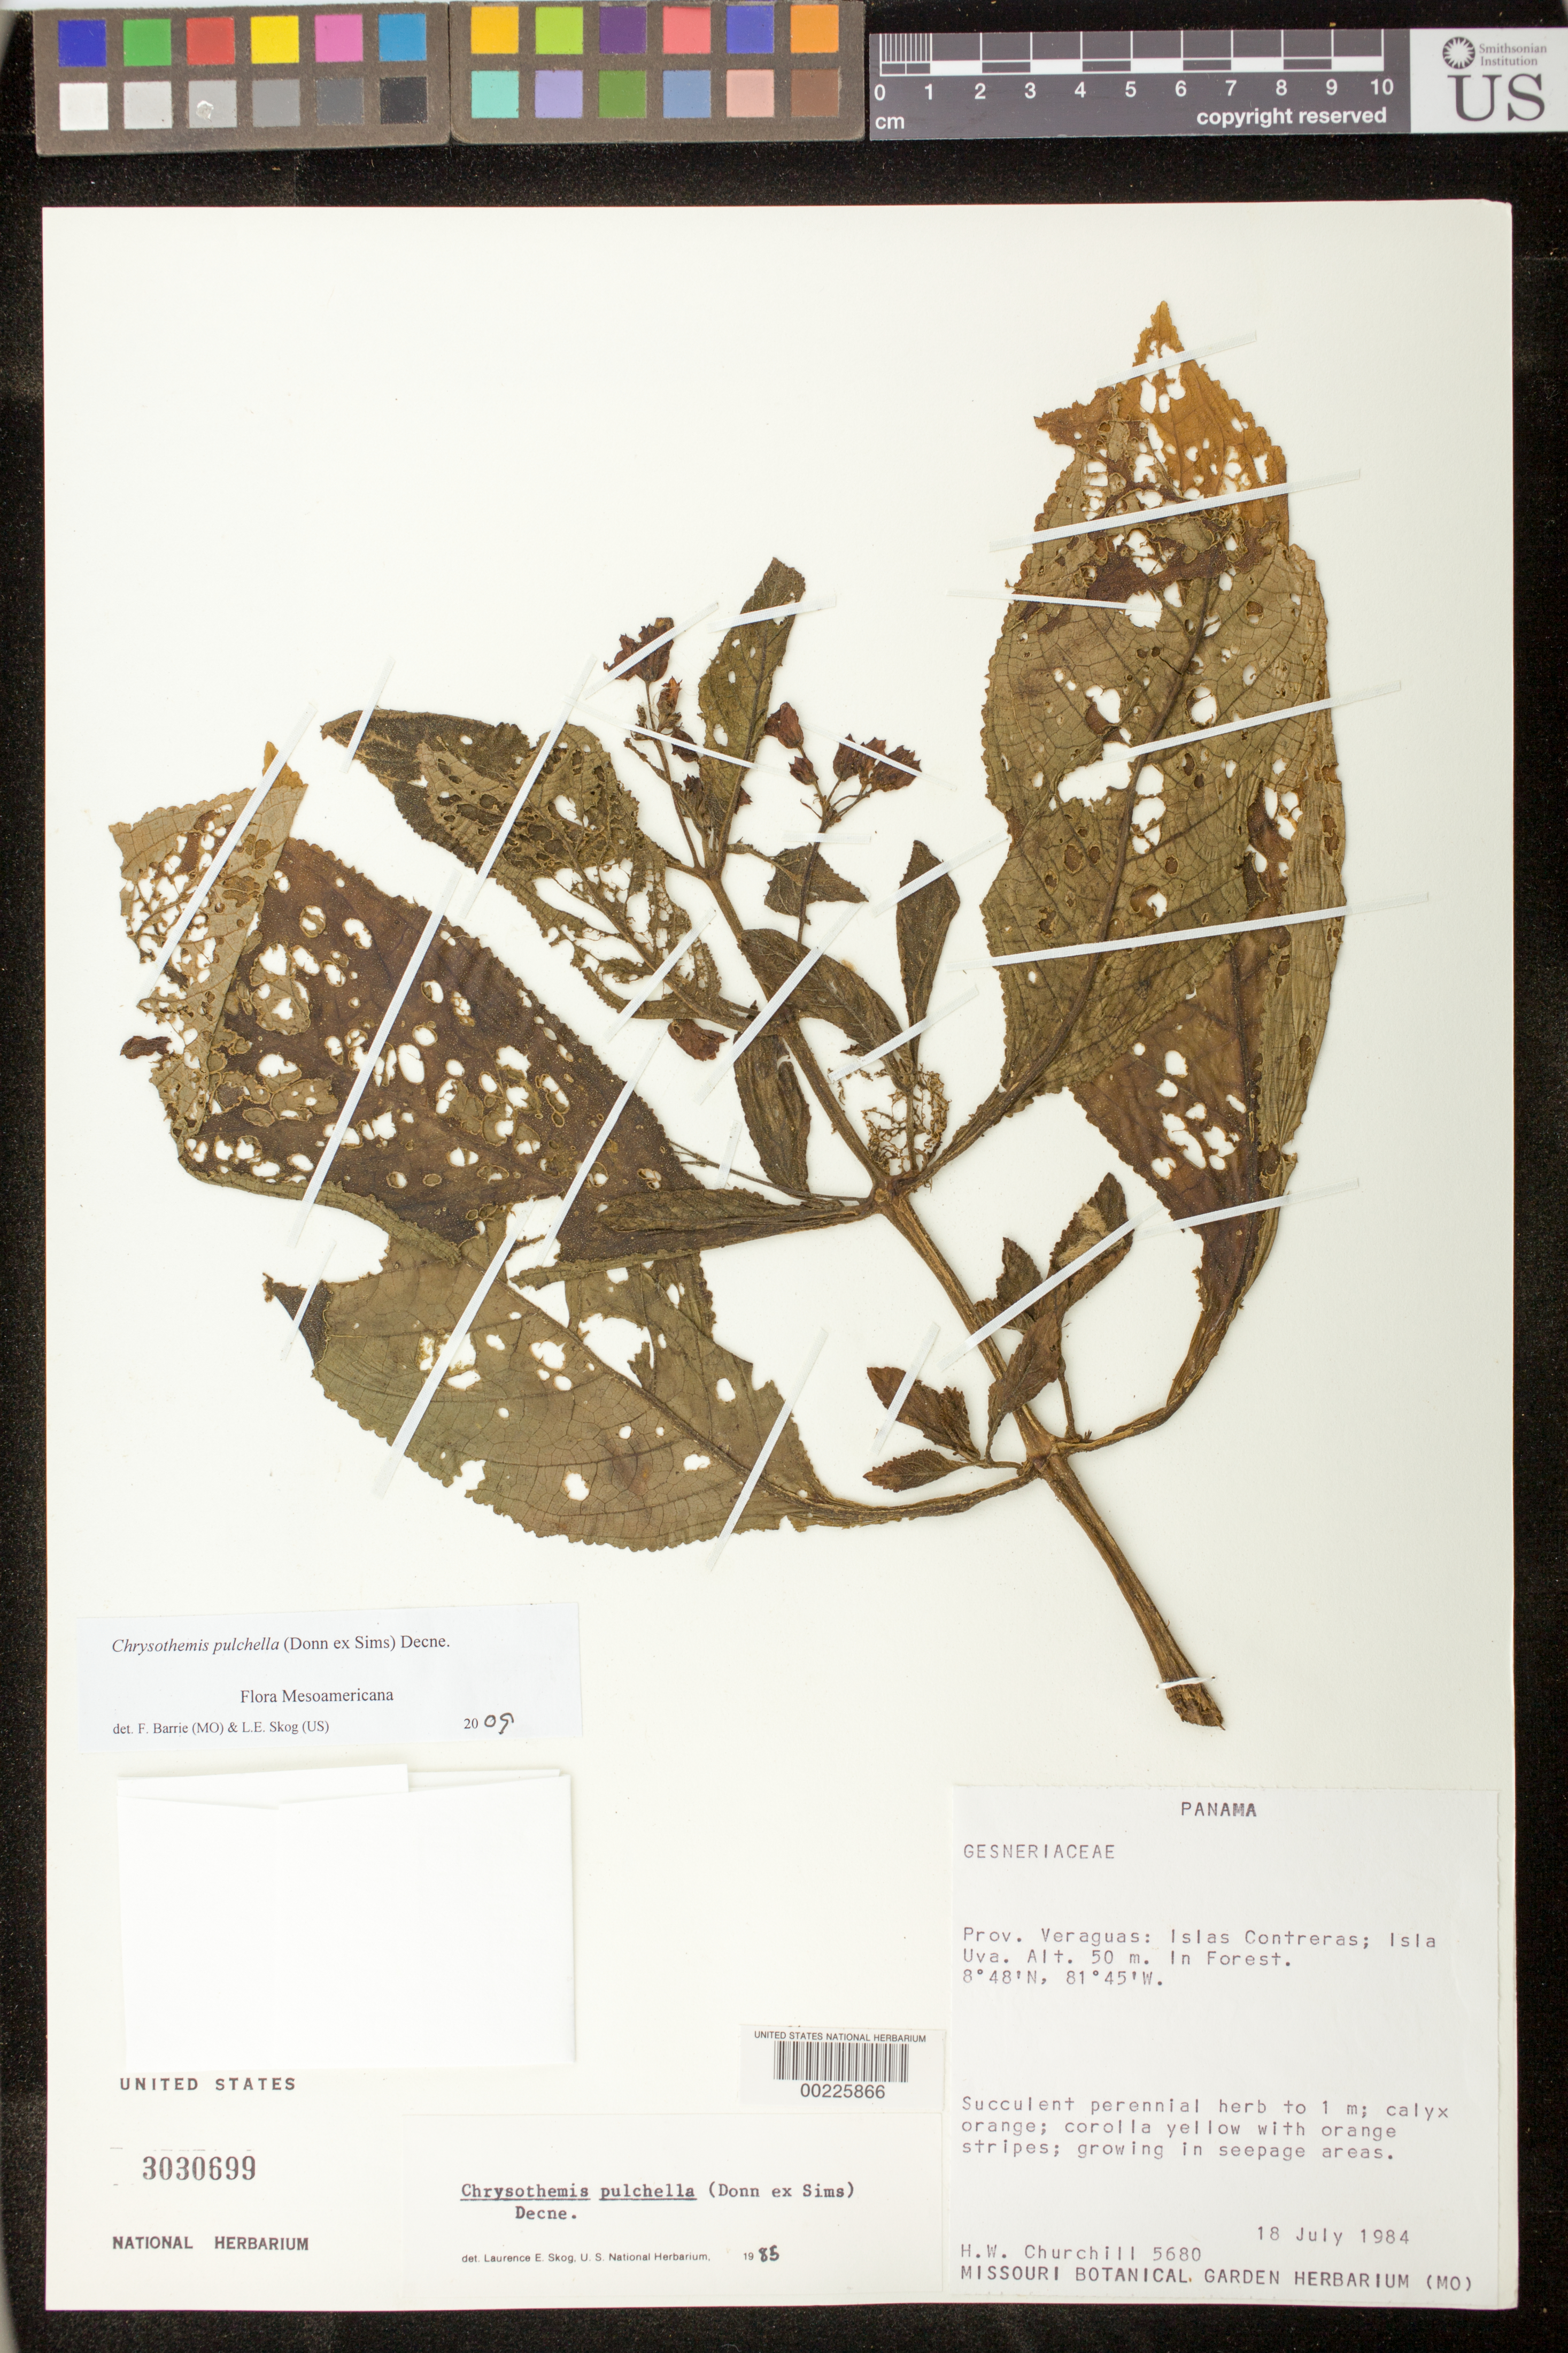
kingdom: Plantae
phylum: Tracheophyta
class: Magnoliopsida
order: Lamiales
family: Gesneriaceae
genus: Chrysothemis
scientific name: Chrysothemis pulchella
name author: (Donn ex Sims) Decne.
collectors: H. Churchill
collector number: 5680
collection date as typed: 18 Jul 1984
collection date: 1984-07-18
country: Panama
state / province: Veraguas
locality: Islas Contreras, Isla Uva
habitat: In forest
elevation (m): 50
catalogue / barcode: US 3030699